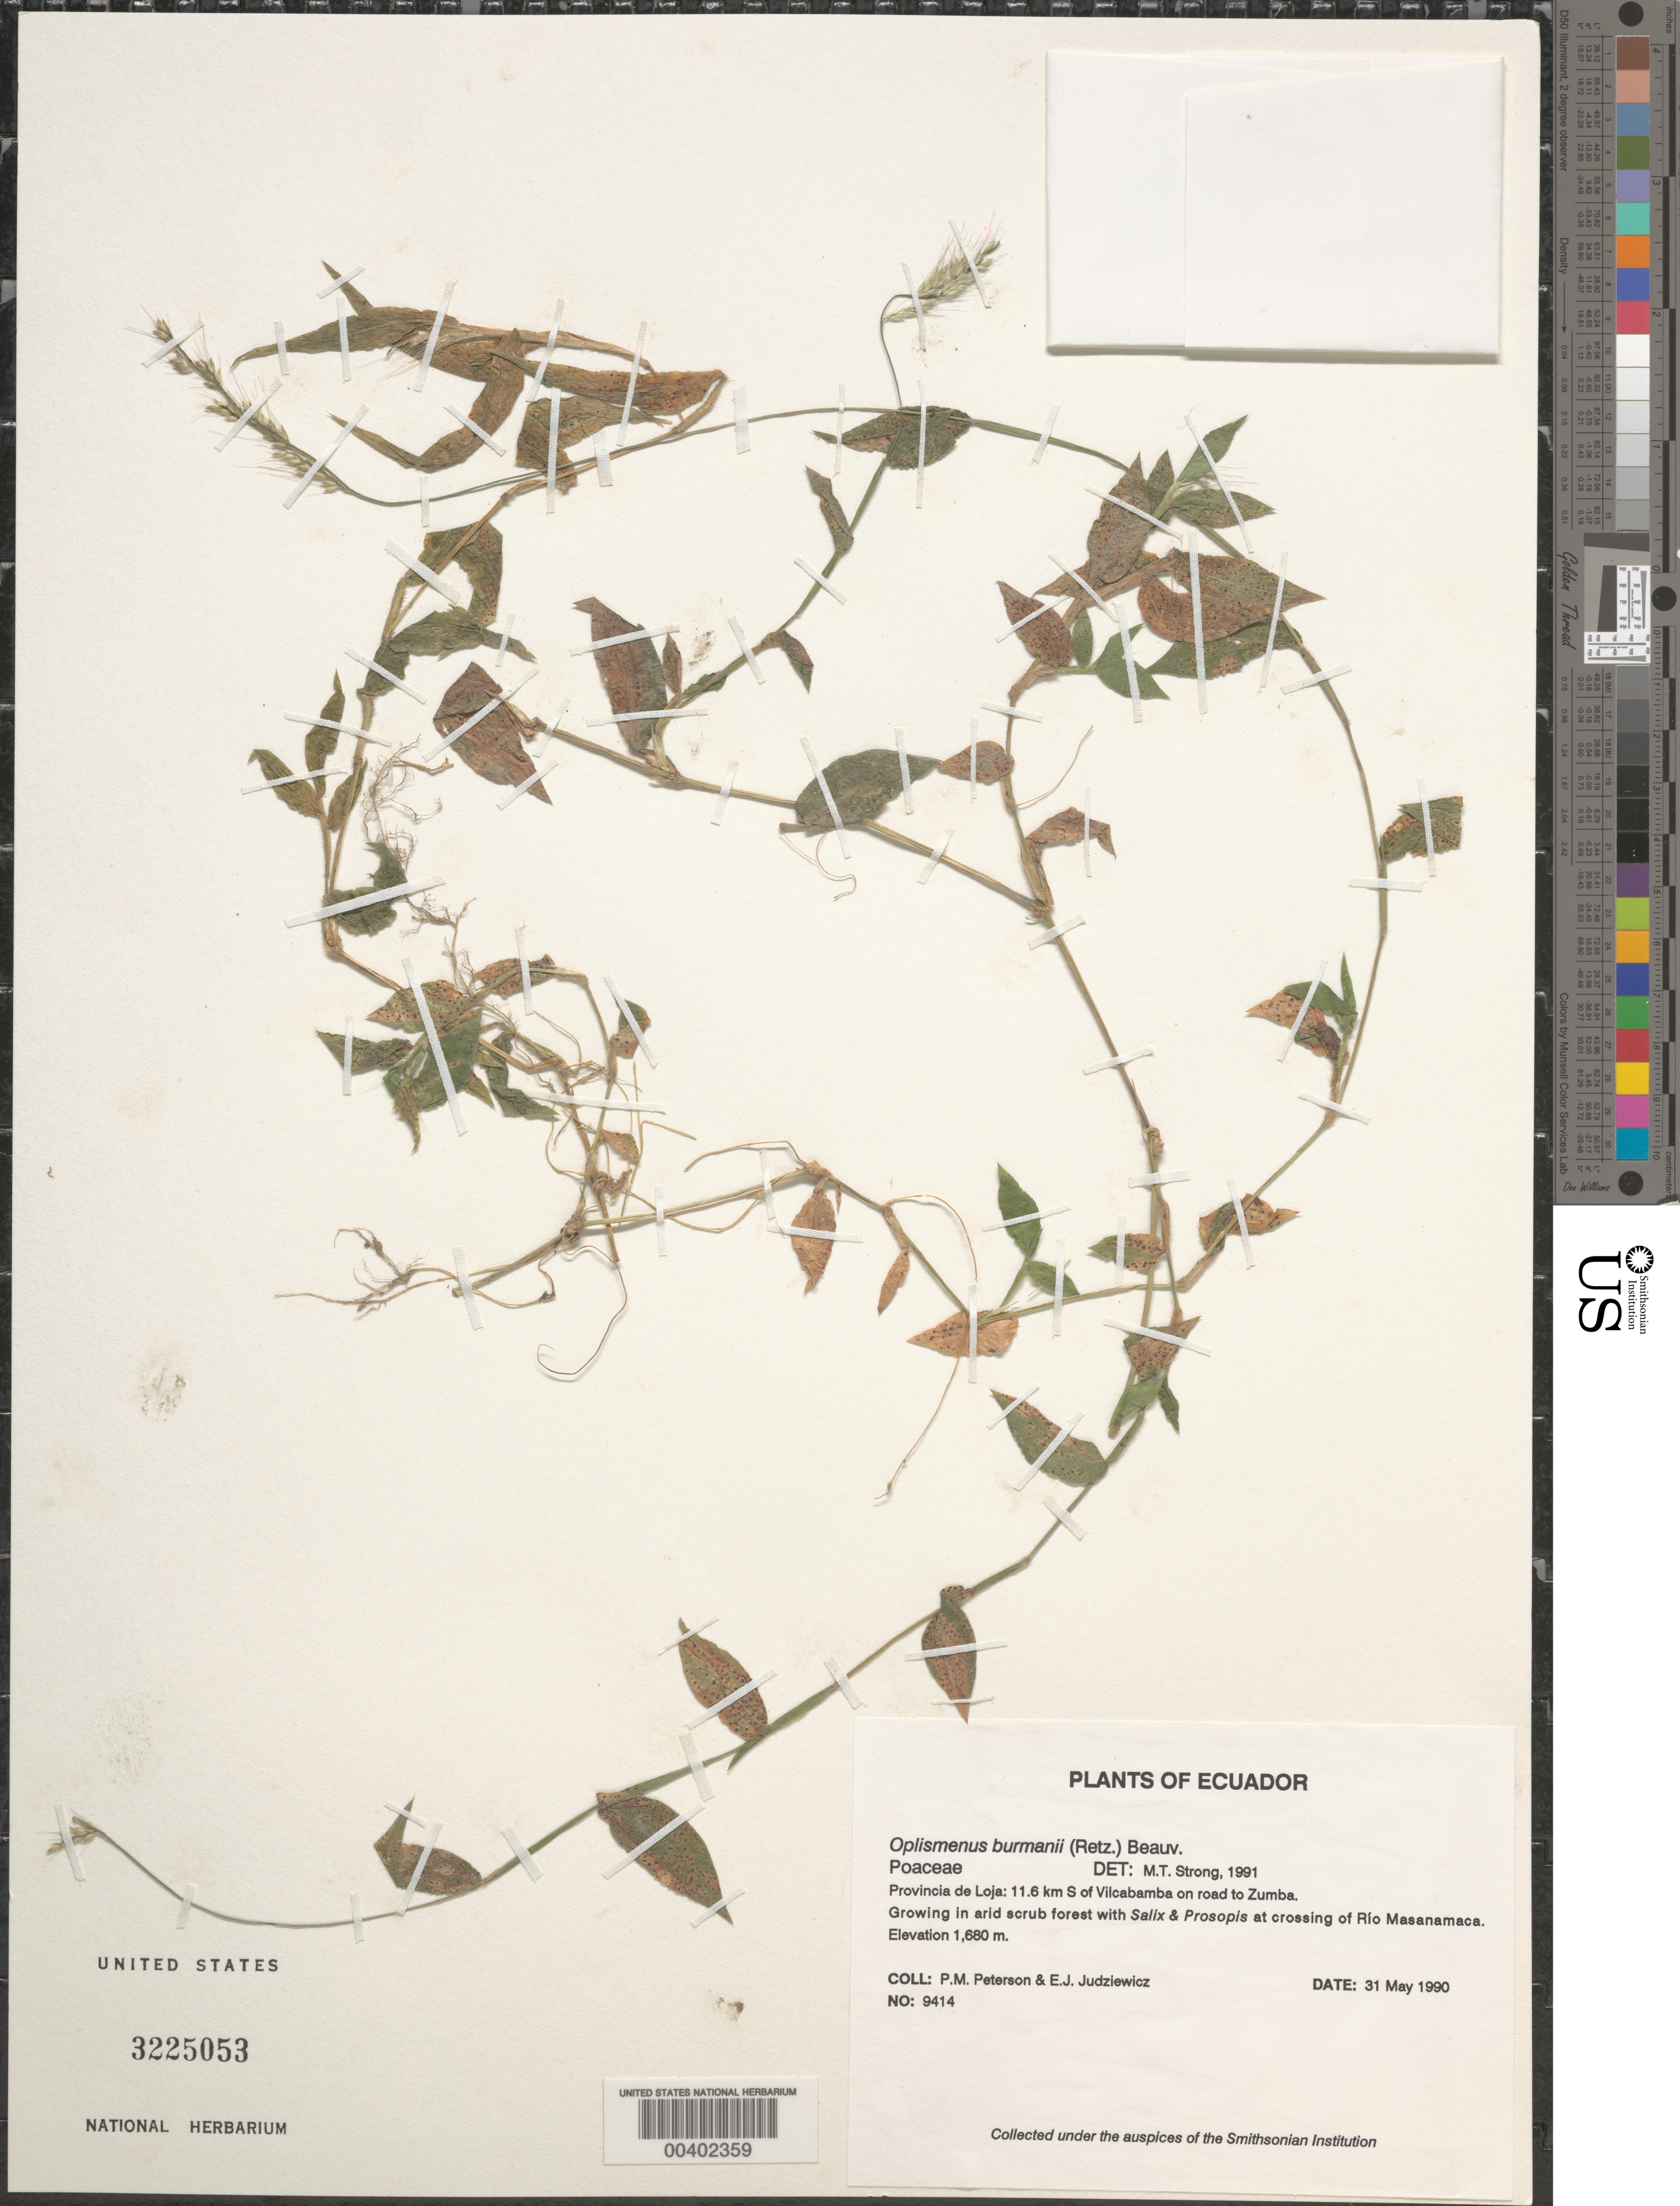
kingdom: Plantae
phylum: Tracheophyta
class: Liliopsida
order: Poales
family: Poaceae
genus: Oplismenus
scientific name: Oplismenus burmannii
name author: (Retz.) P. Beauv.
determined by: Strong, M. T., (US), Smithsonian Institution - National Museum of Natural History (UNITED STATES)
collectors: P. M. Peterson & E. J. Judziewicz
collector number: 09414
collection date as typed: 31 May 1990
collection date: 1990-05-31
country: Ecuador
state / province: Loja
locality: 11.6 km S of Vilcabamba on road to Zumba.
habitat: Growing in arid scrub forest with Salix & Prosopis at crossing of Río Masanamaca.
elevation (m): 1680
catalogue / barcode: US 3225053